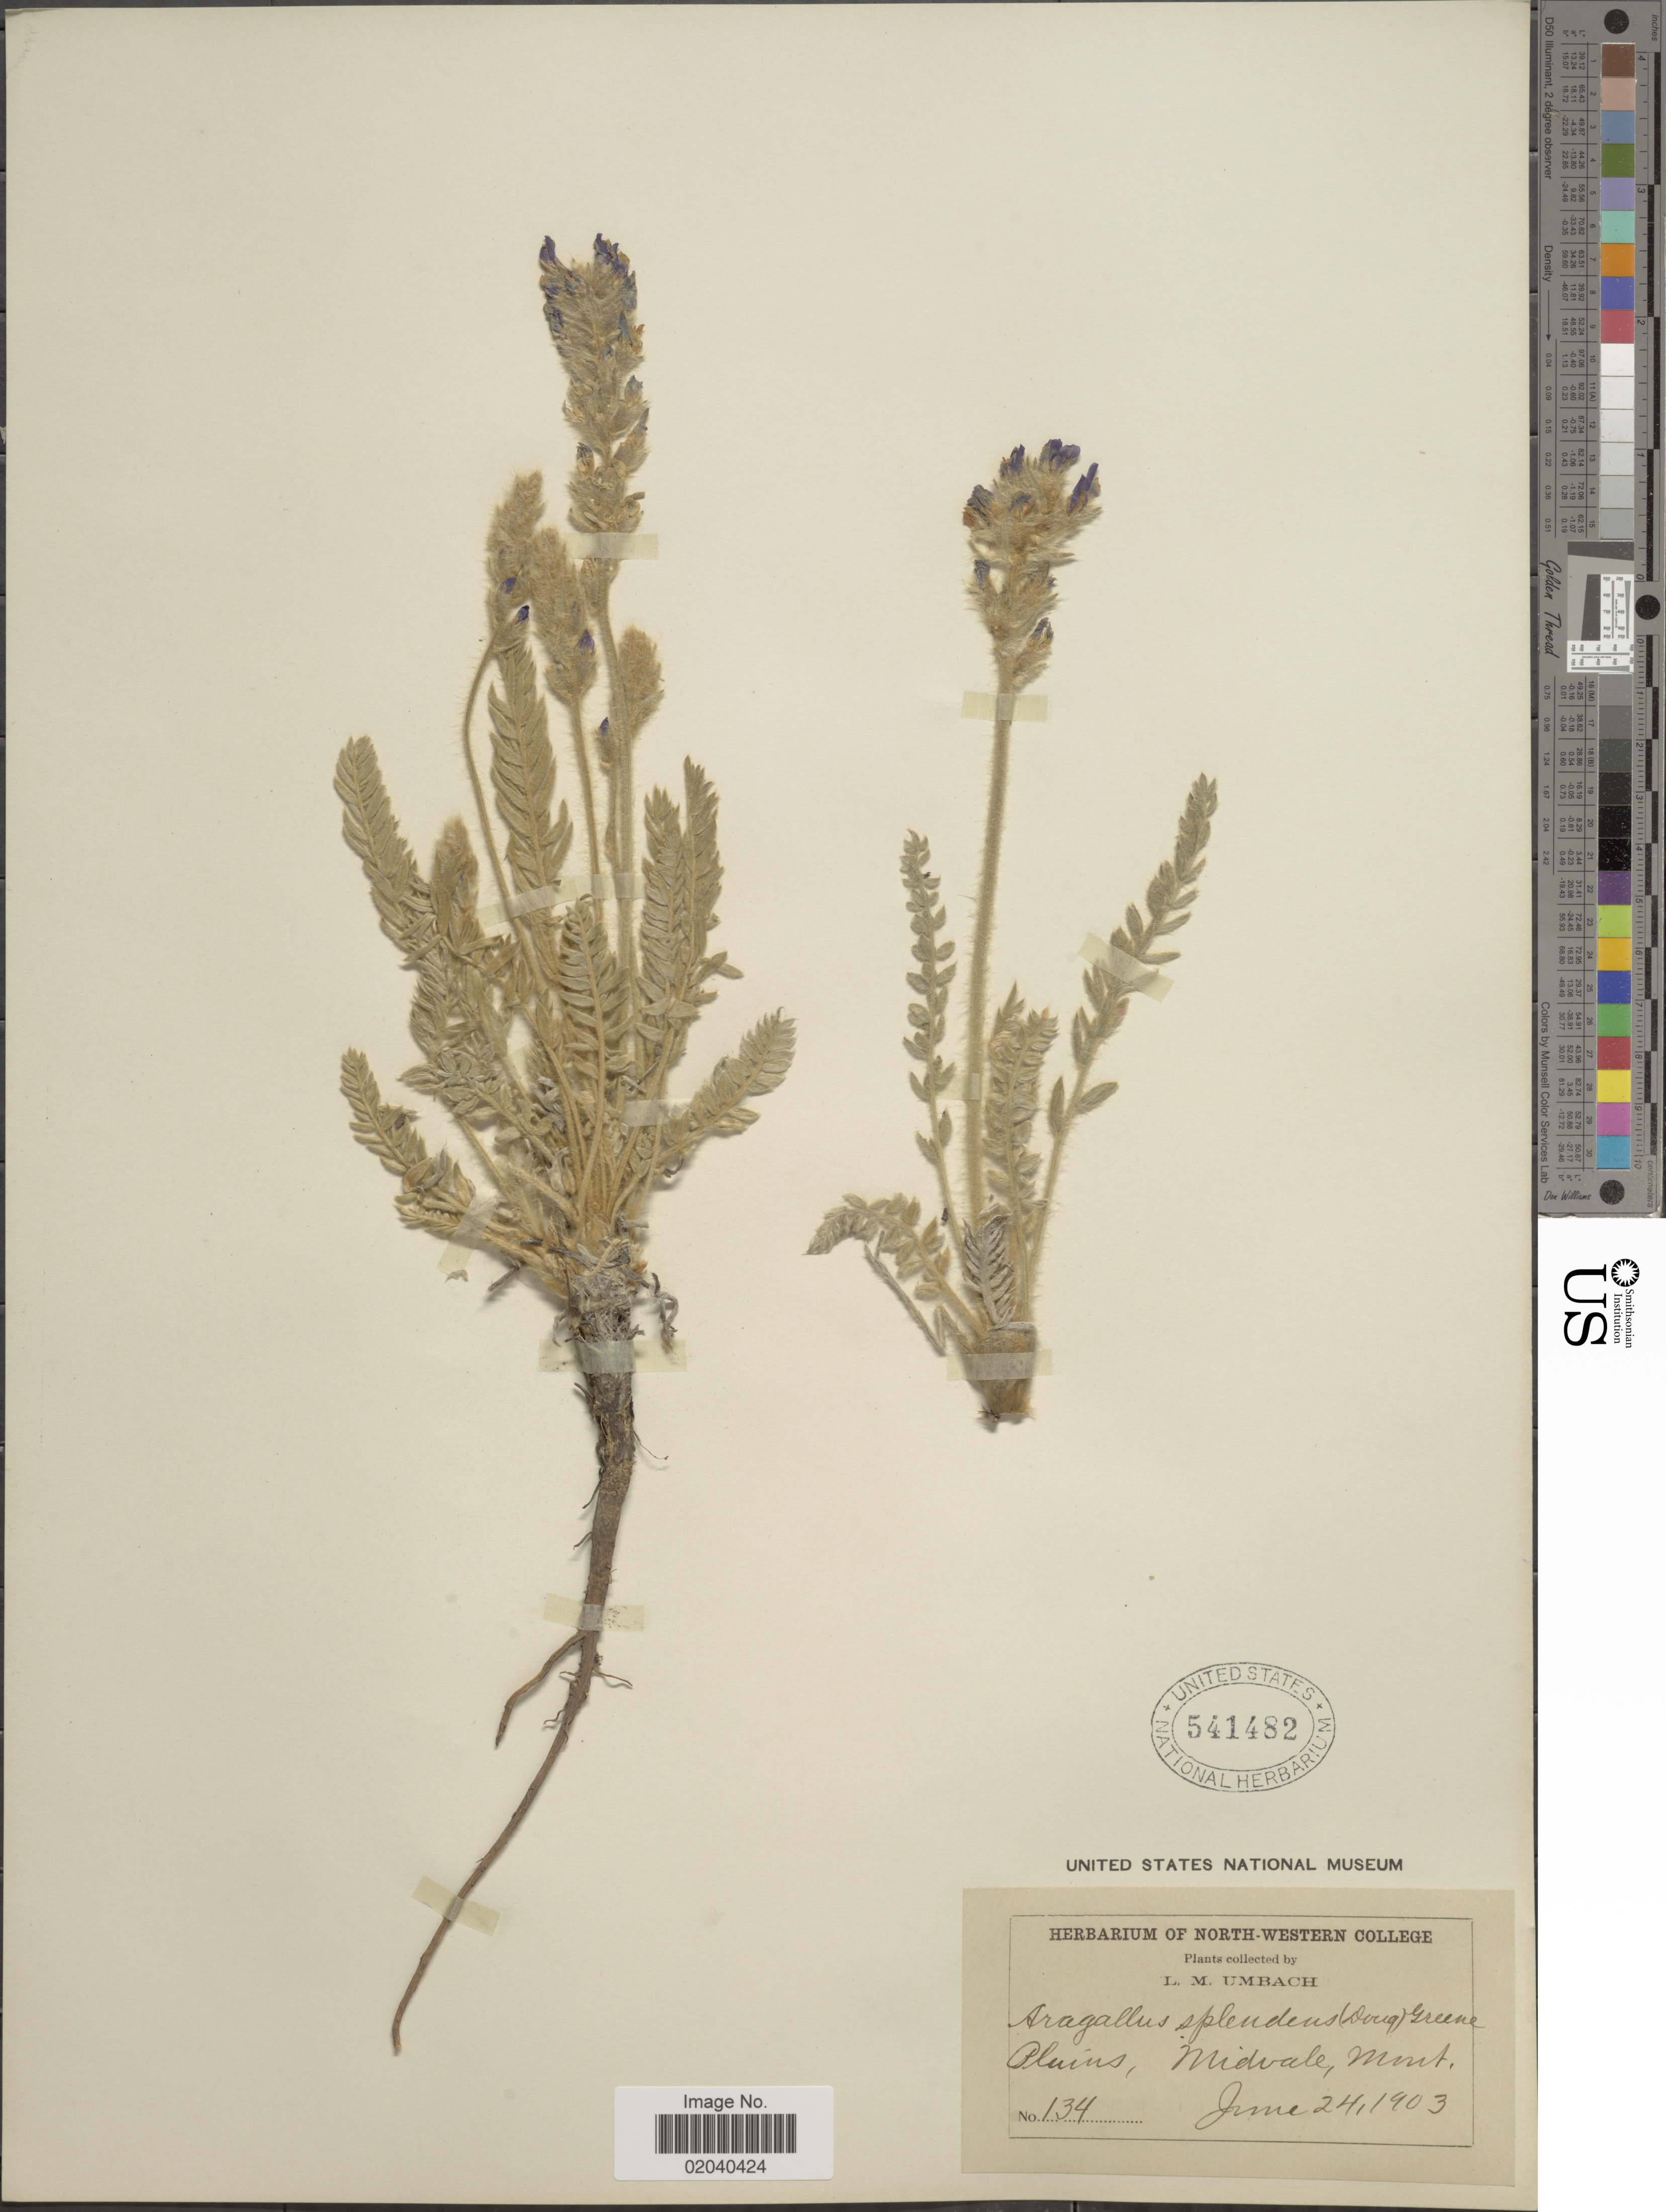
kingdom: Plantae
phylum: Tracheophyta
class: Magnoliopsida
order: Fabales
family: Fabaceae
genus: Oxytropis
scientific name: Oxytropis splendens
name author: Douglas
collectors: L. M. Umbach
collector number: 134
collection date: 1903-06-24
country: United States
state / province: Montana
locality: Plains, Midvale, Mont.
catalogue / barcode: US 541482